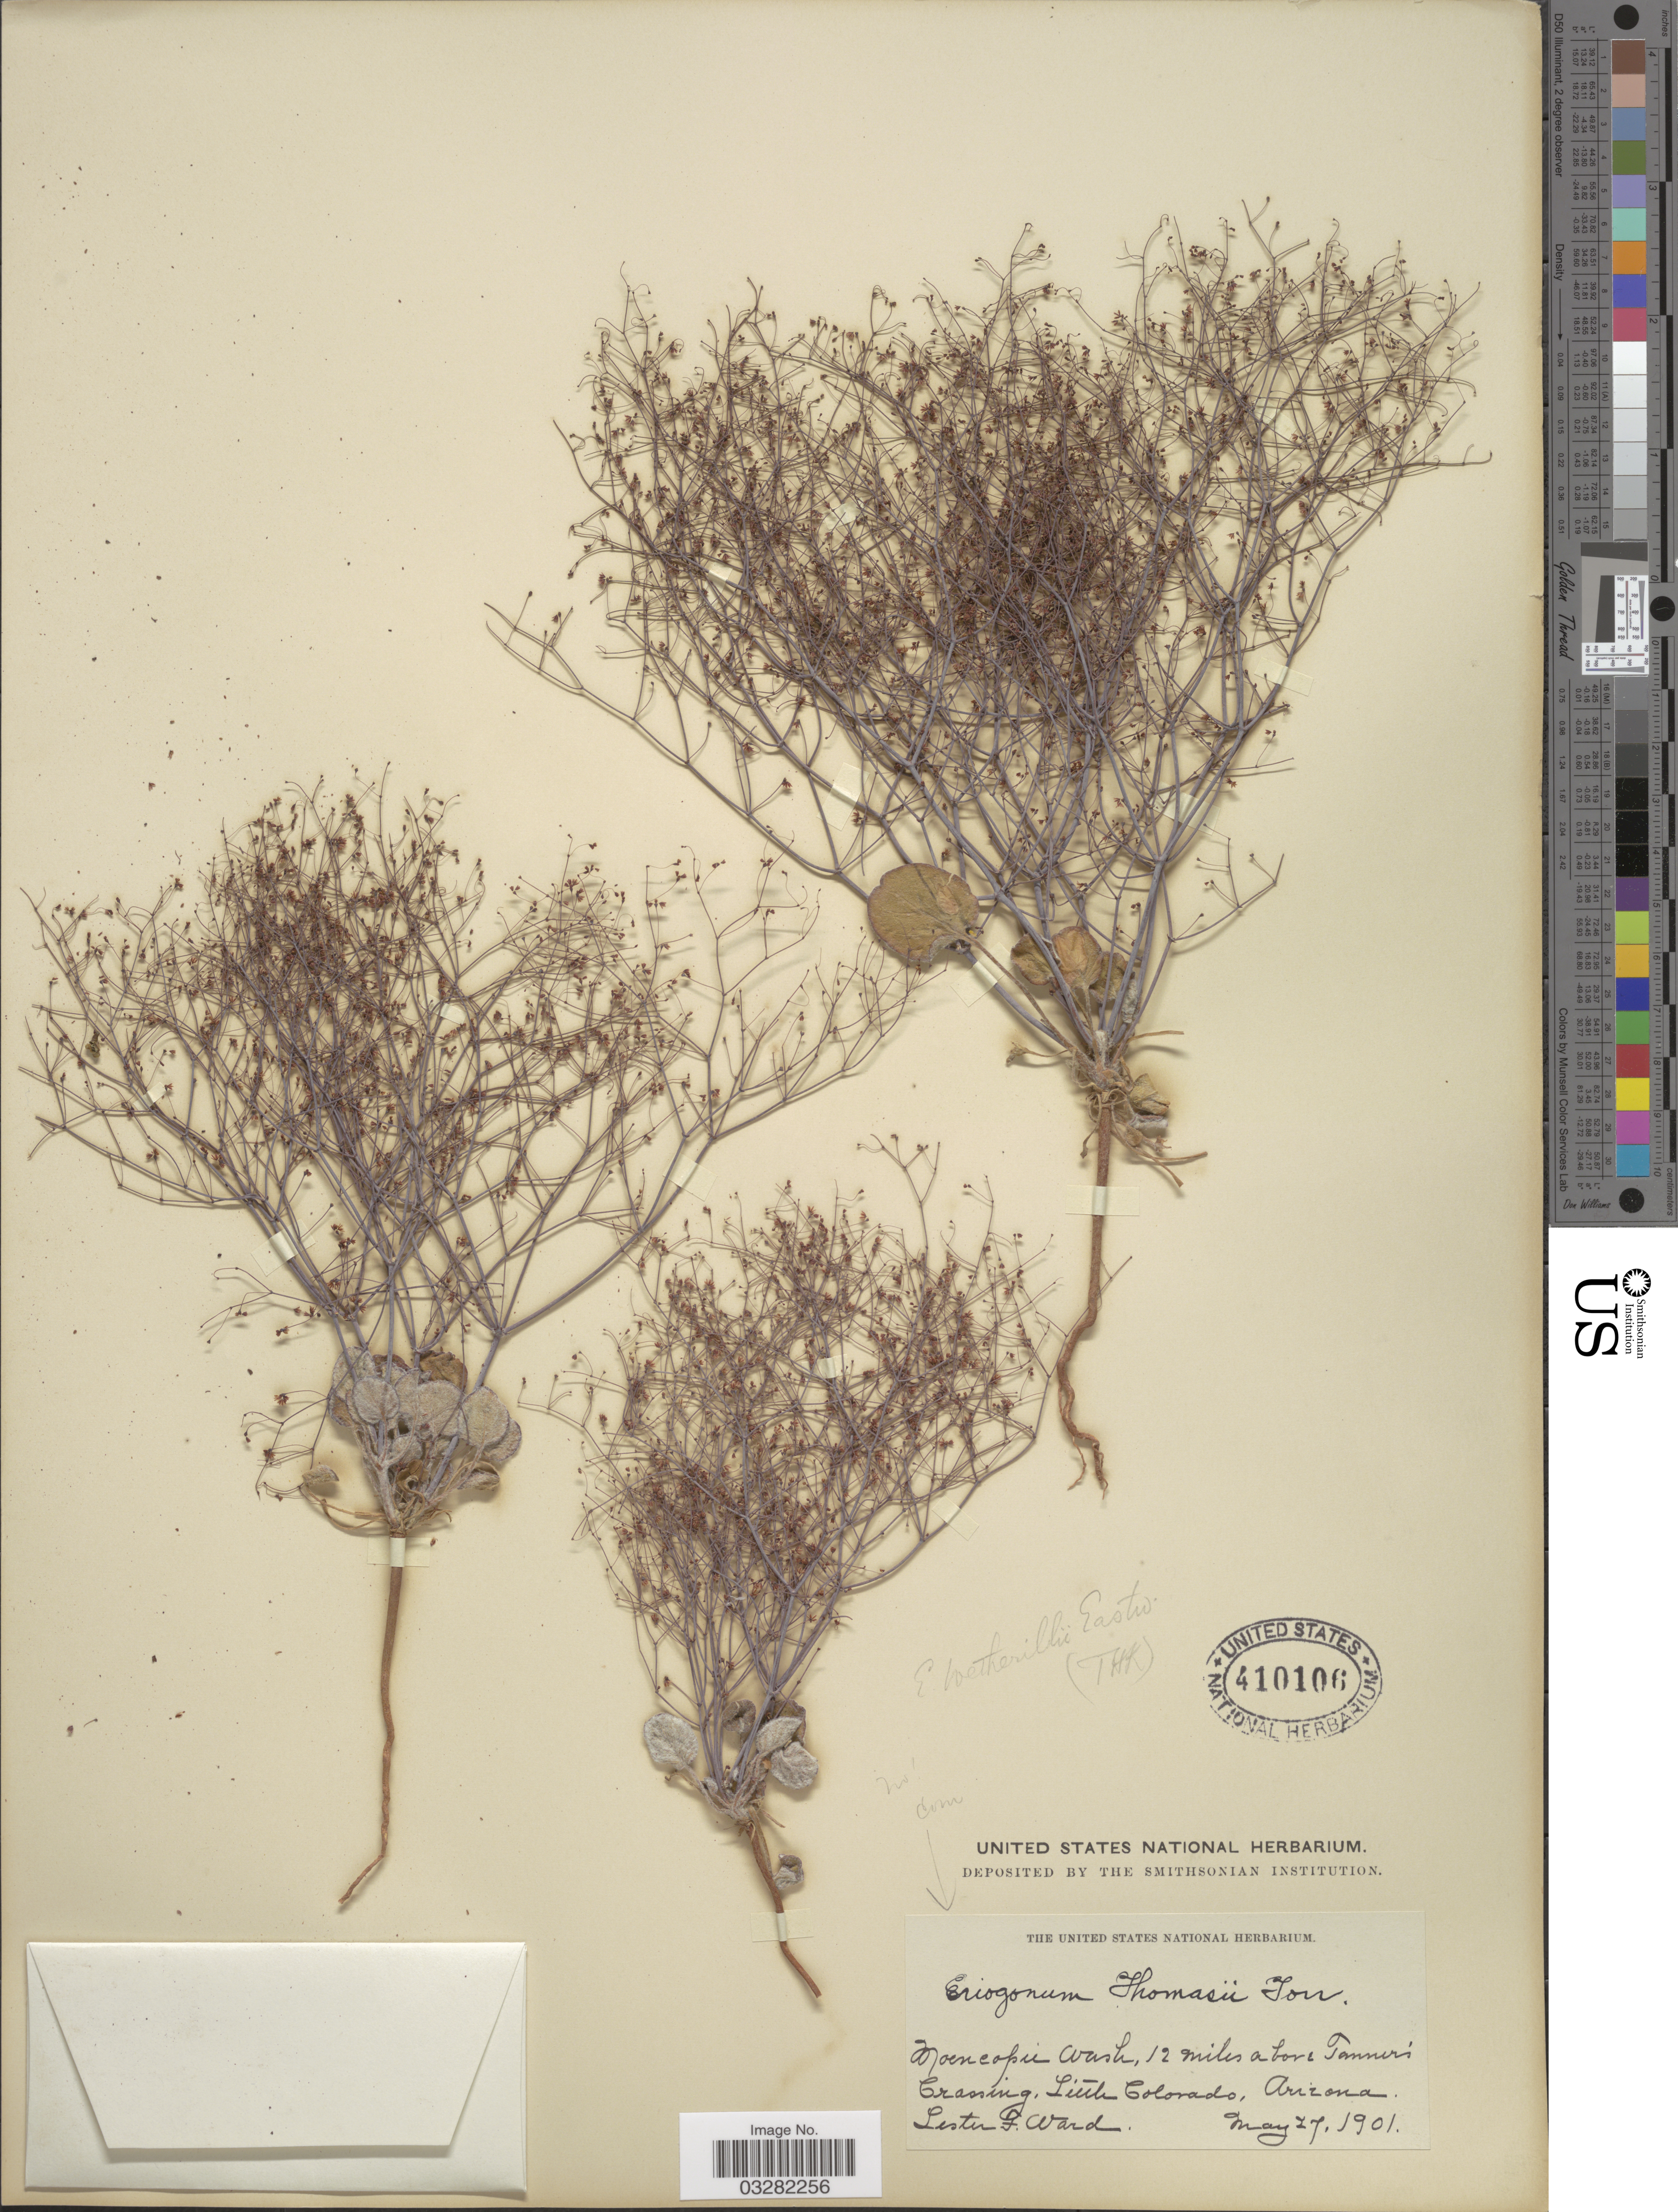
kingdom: Plantae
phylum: Tracheophyta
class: Magnoliopsida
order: Caryophyllales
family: Polygonaceae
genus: Eriogonum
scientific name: Eriogonum wetherillii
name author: Eastw.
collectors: L. F. Ward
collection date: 1901-05-27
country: United States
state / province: Arizona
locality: Moencopie Wash, 12 miles above Tanner's Crossing, Little Colorado.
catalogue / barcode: US 410106